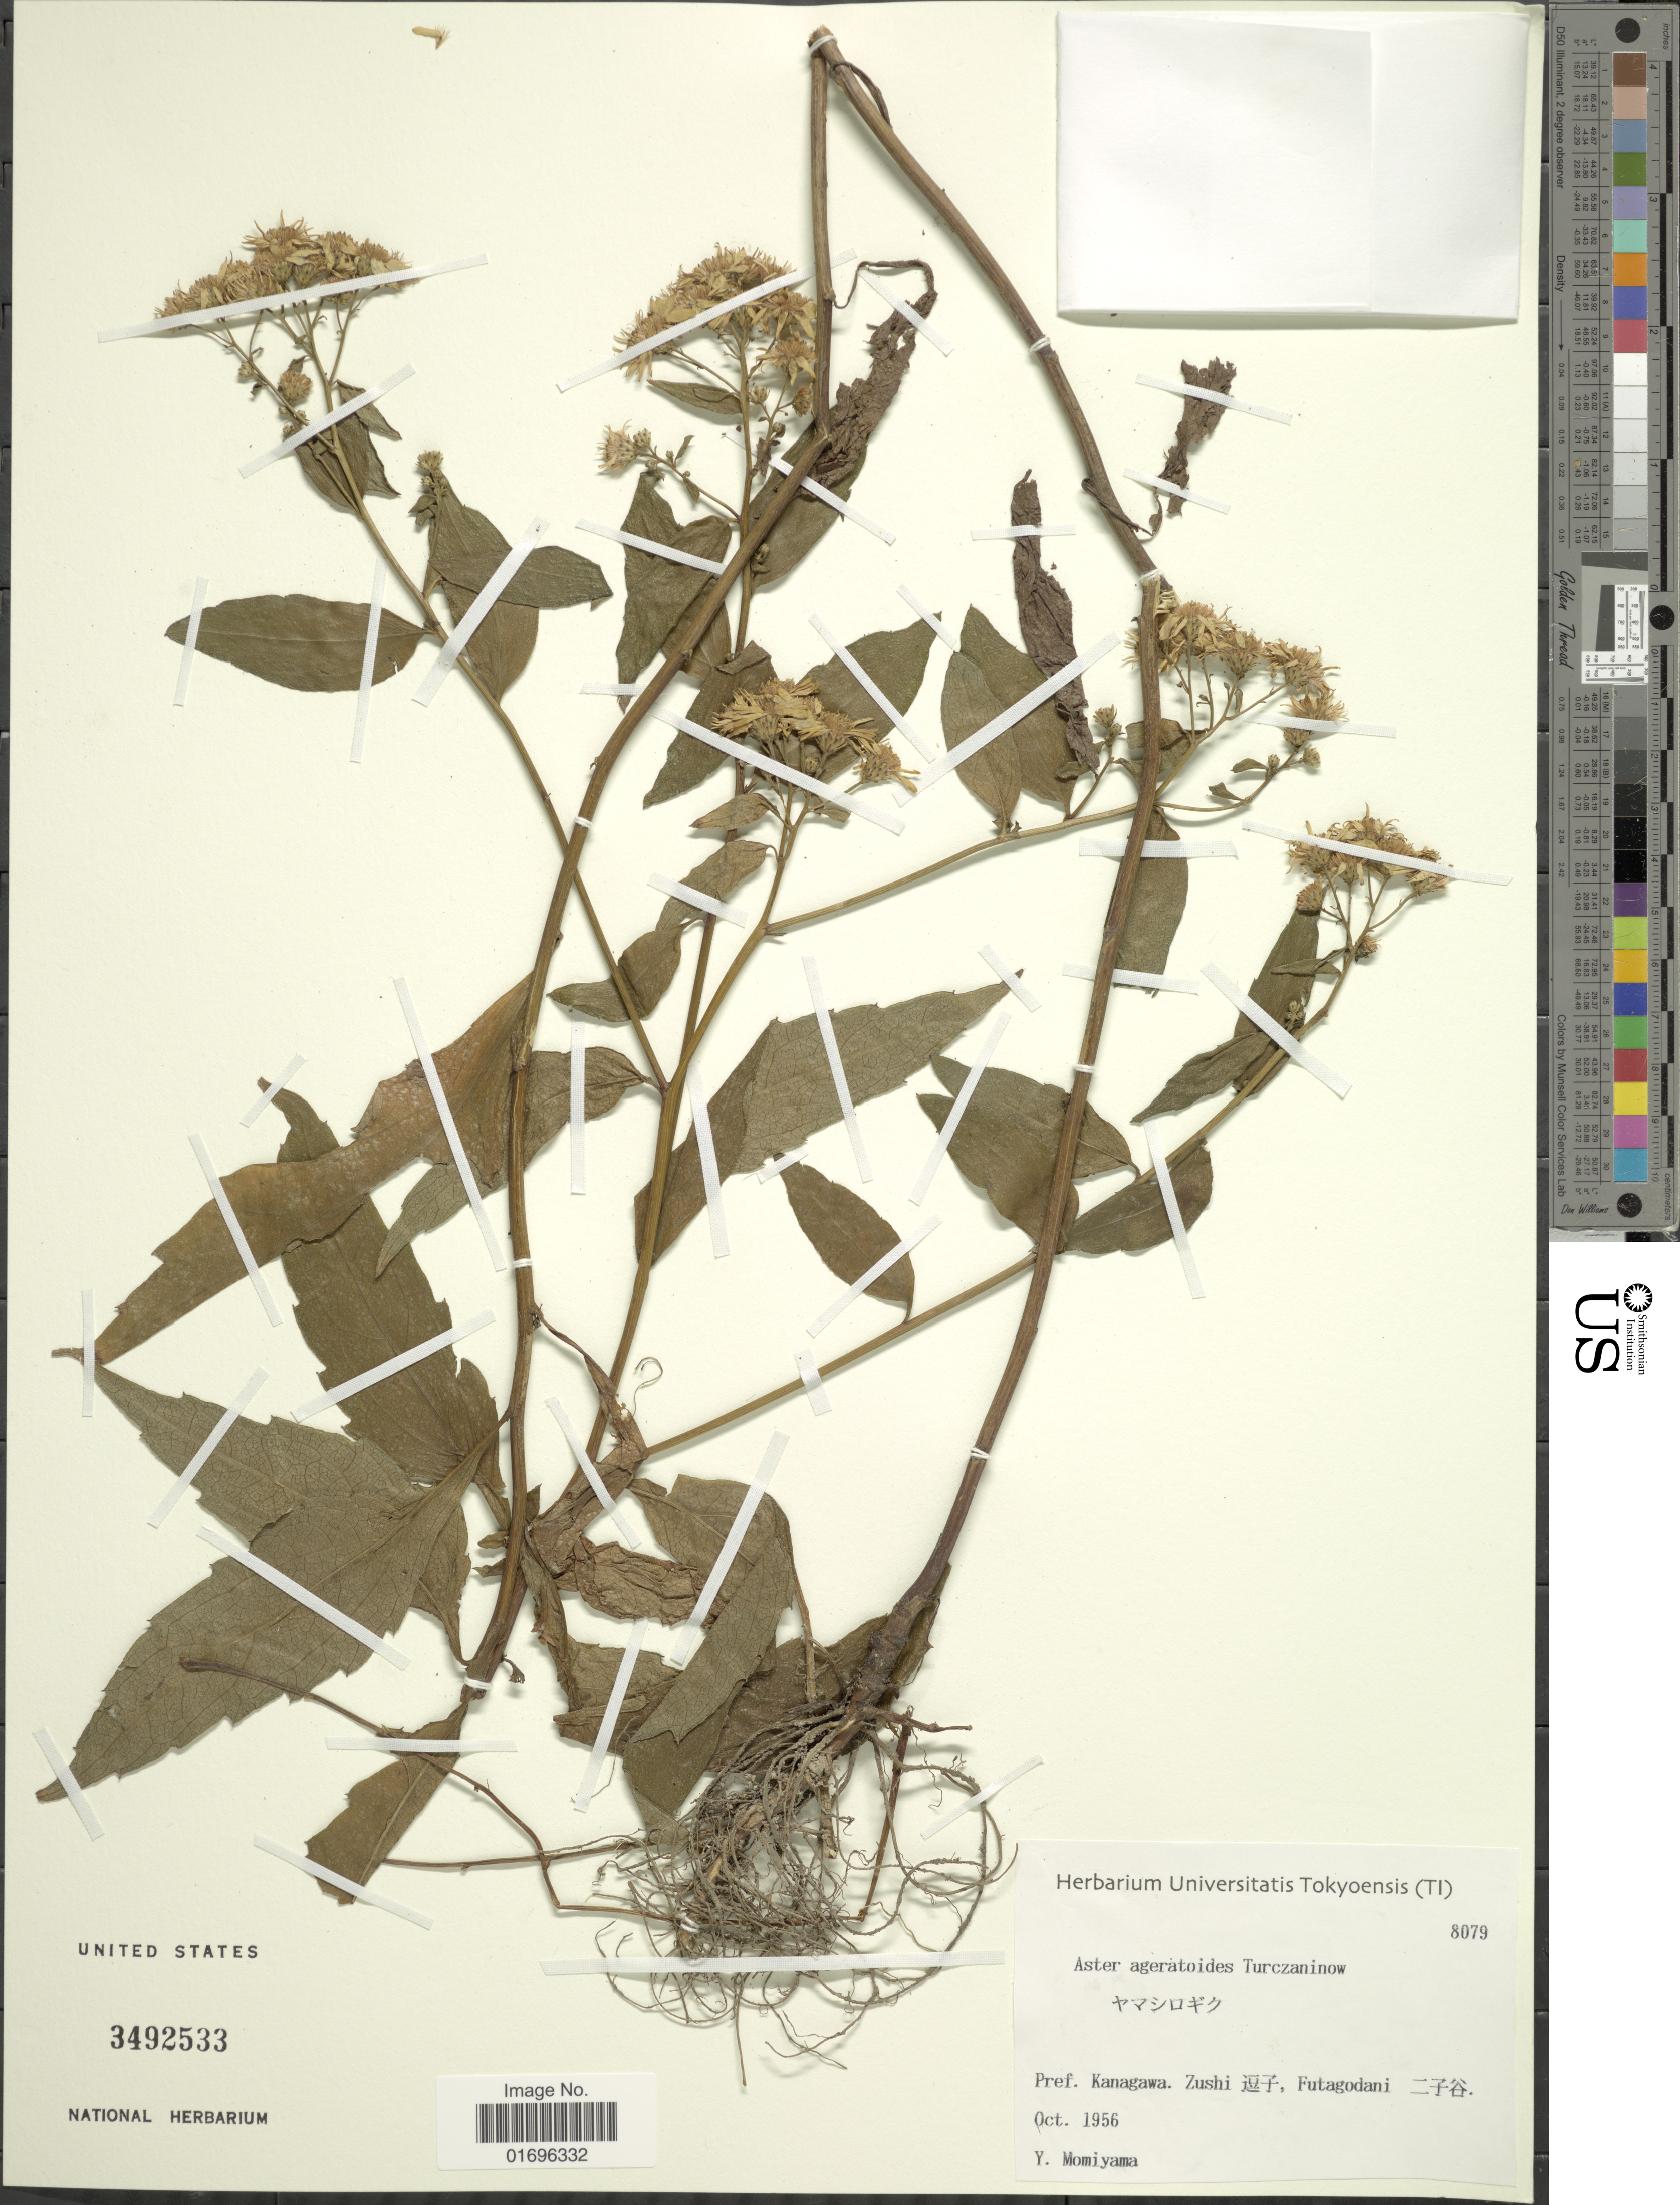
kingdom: Plantae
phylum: Tracheophyta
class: Magnoliopsida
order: Asterales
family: Asteraceae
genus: Aster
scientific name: Aster ageratoides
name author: Turcz.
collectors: Y. Momiyama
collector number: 8079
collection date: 1956-10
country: Japan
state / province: Kanagawa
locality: Pref. Kanagawa. Zushi X, Futagodani X.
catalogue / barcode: US 3492533